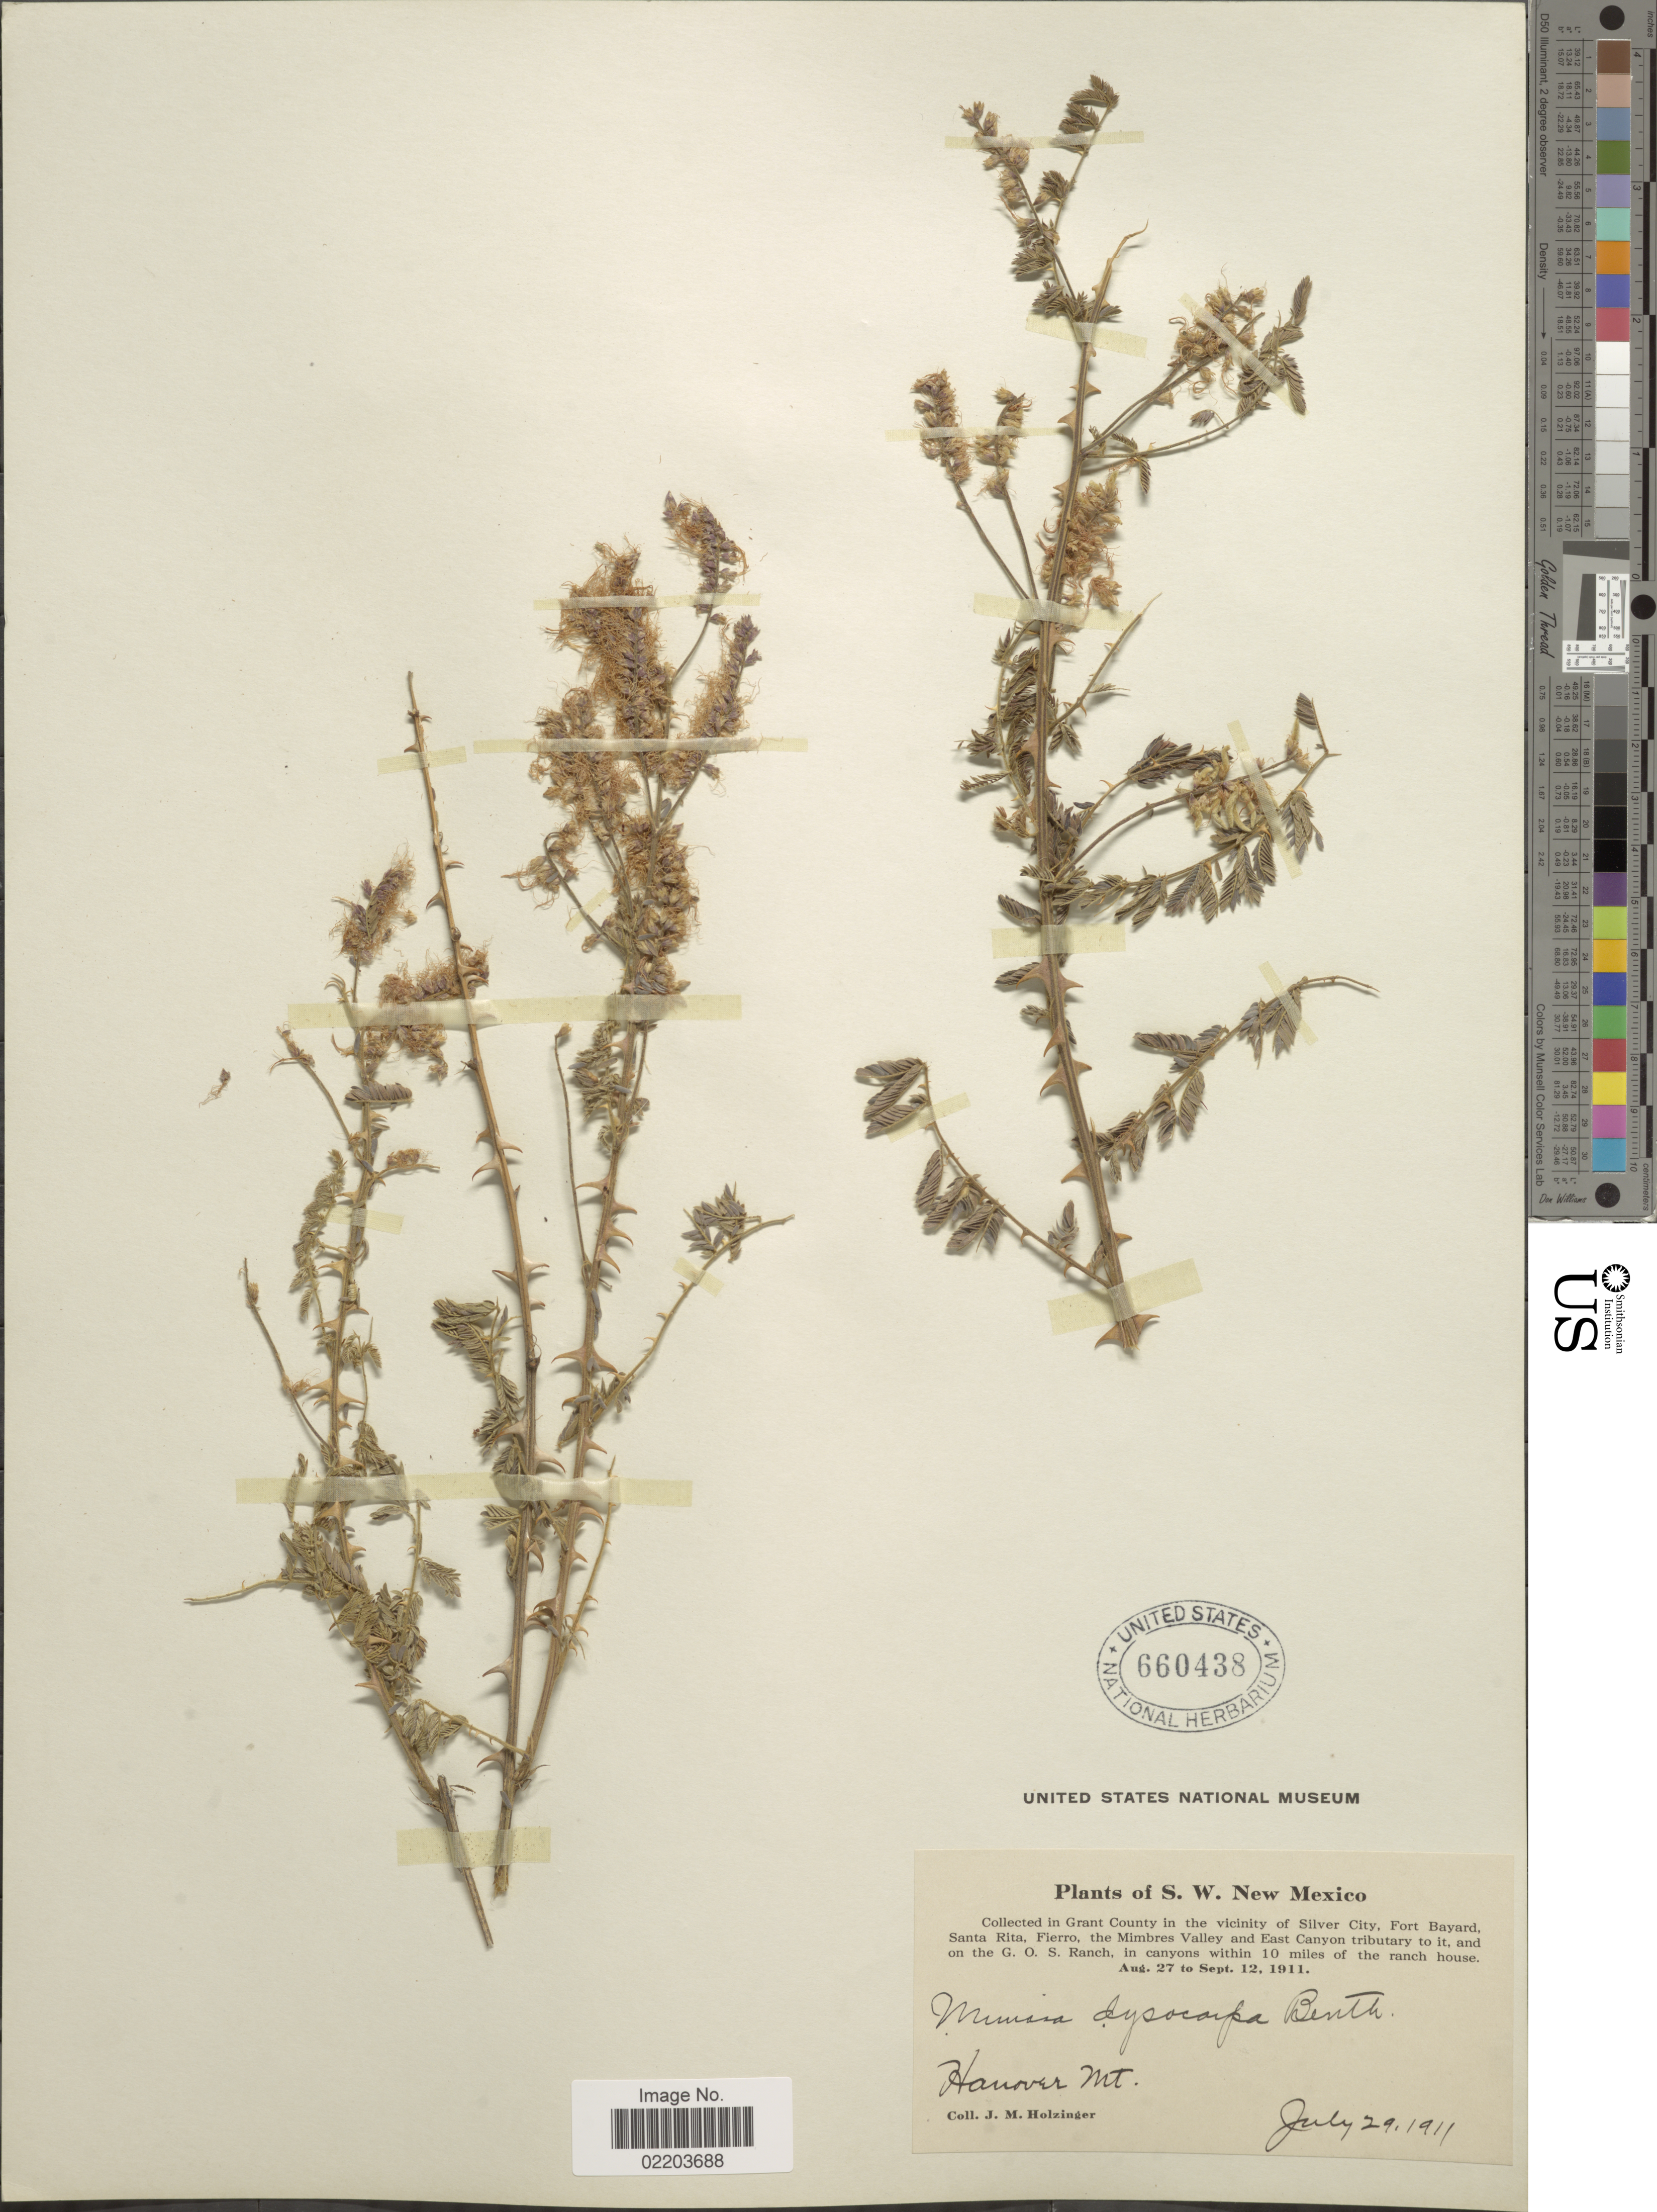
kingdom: Plantae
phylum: Tracheophyta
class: Magnoliopsida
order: Fabales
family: Fabaceae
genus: Mimosa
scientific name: Mimosa dysocarpa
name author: Benth. ex A. Gray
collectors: J. M. Holzinger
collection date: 1911-07-29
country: United States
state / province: New Mexico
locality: S.W. New Mexico, in Grant County in the vicinity of Silver City, Fort Bayard, Santa Rita, Fierro, the Mimbres Valley and East Canyon tributary to it, and on the G.O.S. Ranch, in canyons within 10 miles of the ranch house, Hanover Mt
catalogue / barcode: US 660438